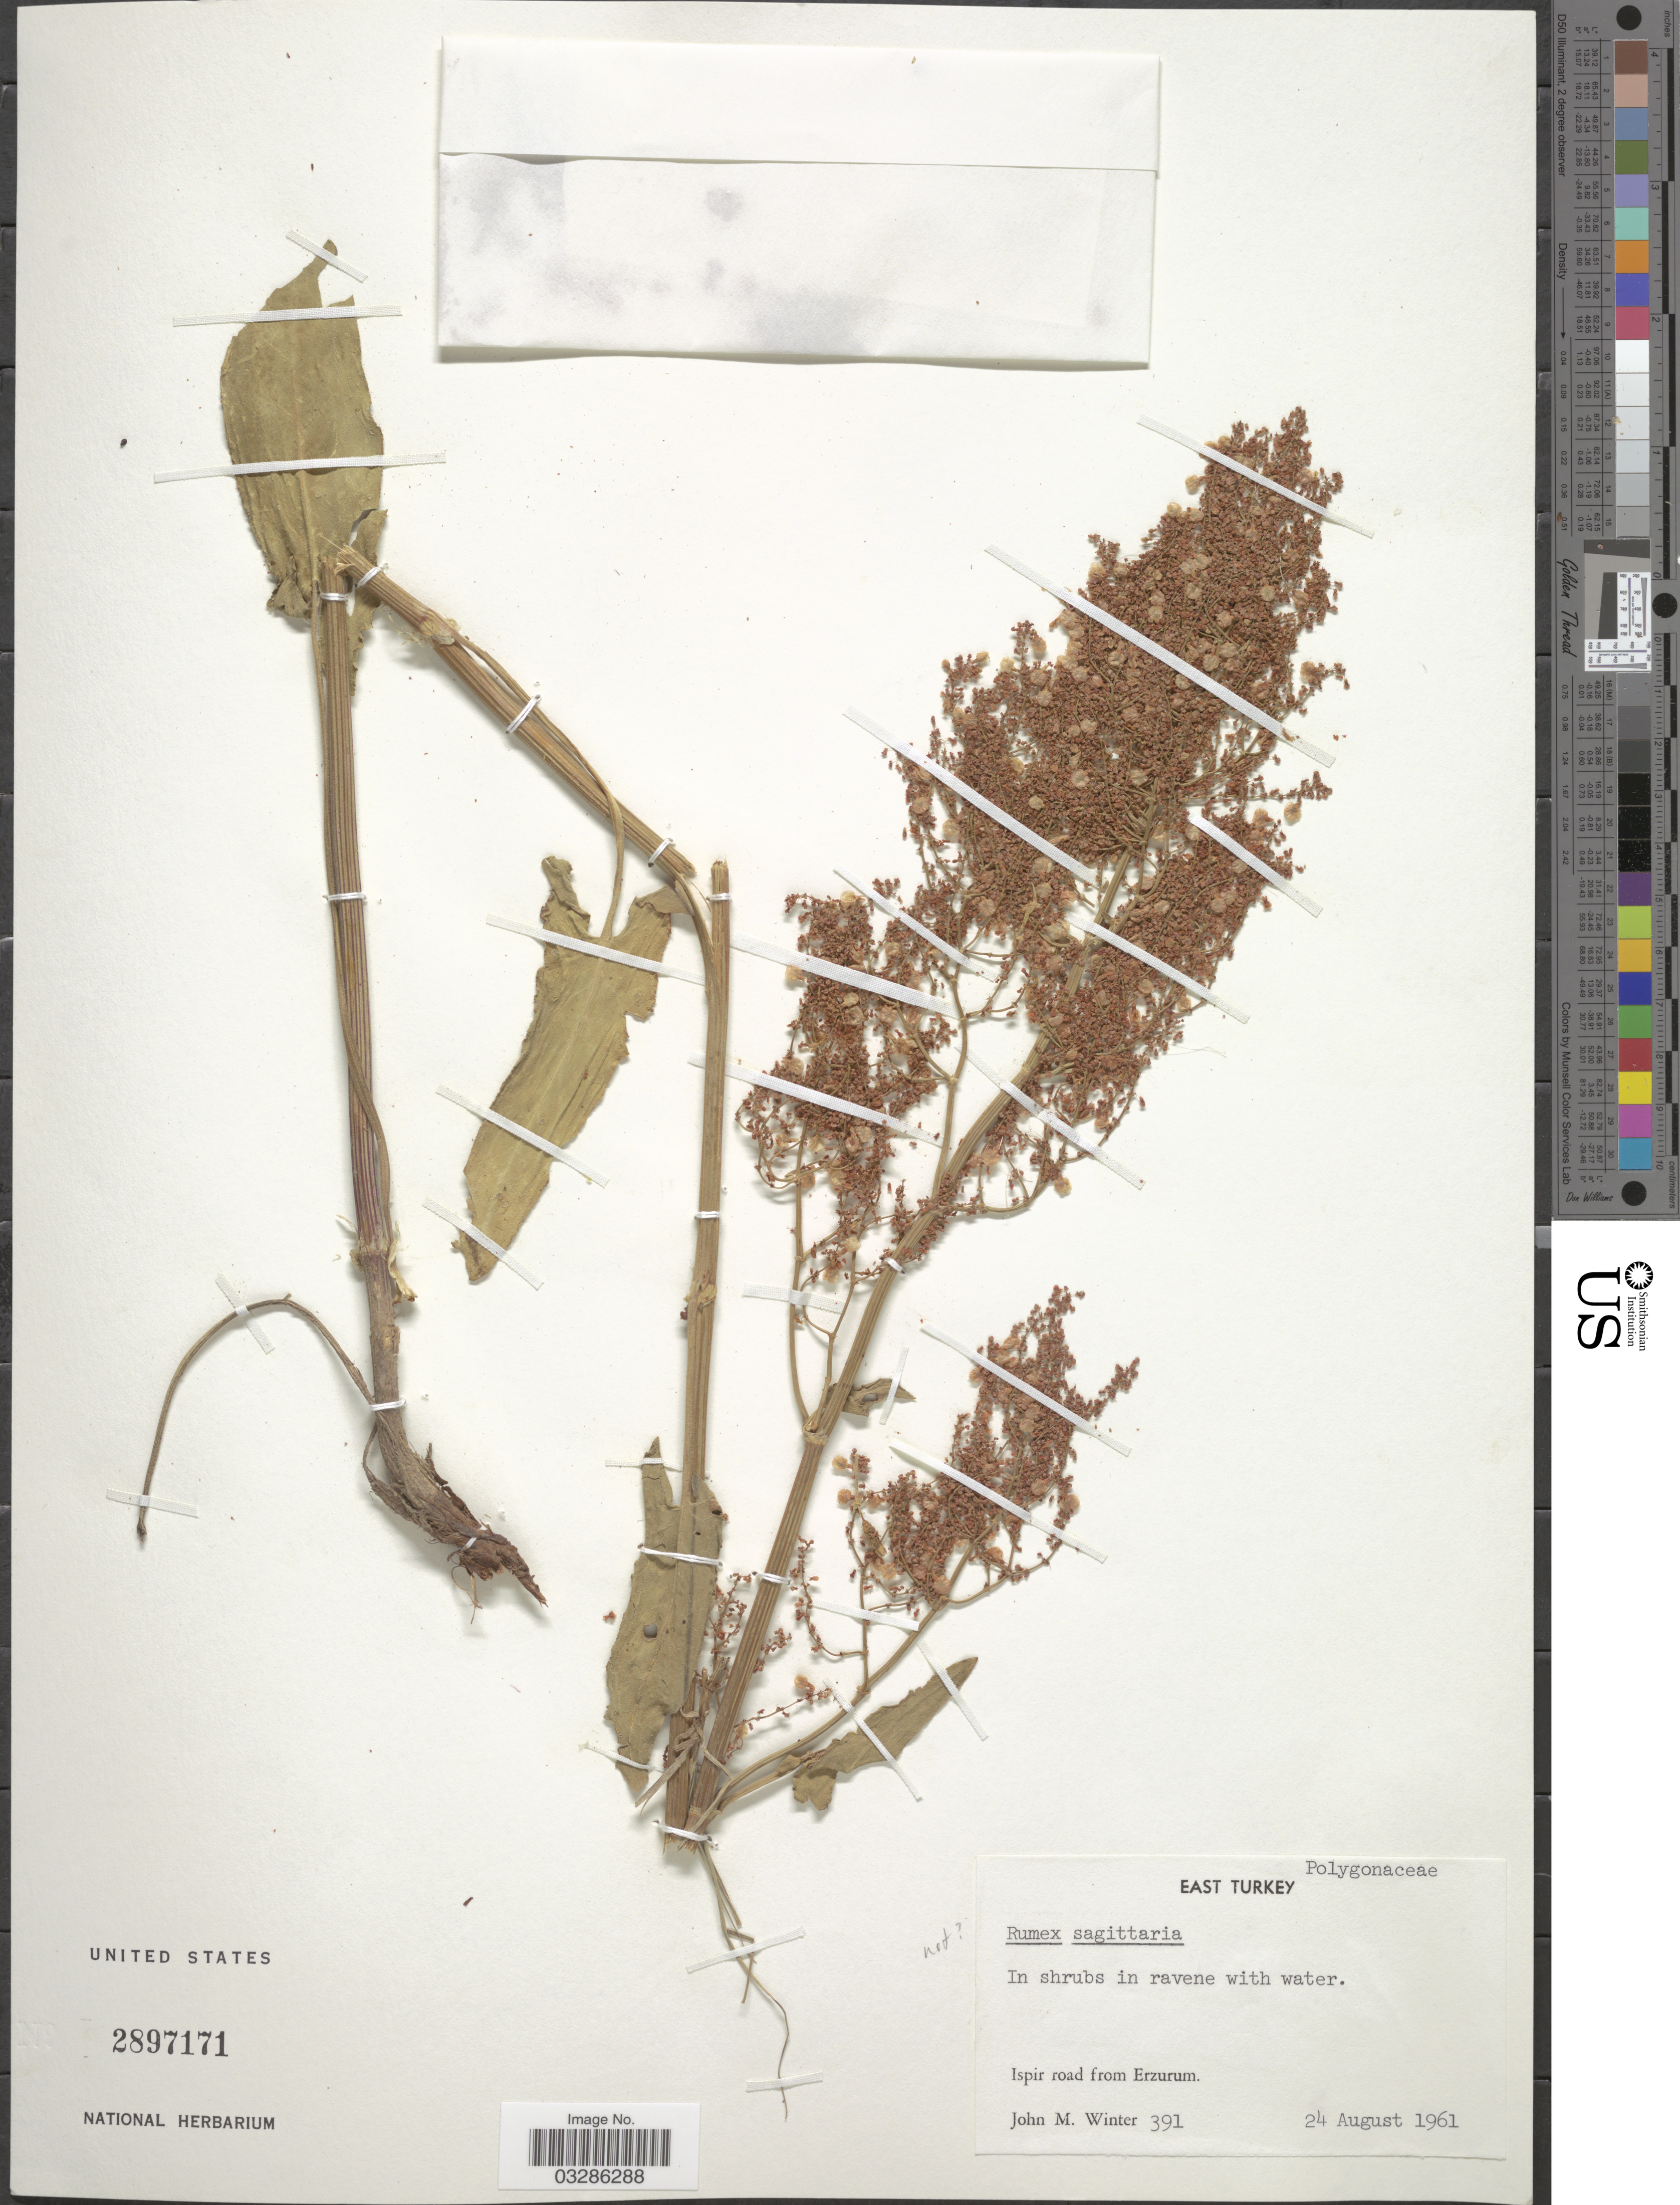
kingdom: Plantae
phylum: Tracheophyta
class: Magnoliopsida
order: Caryophyllales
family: Polygonaceae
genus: Rumex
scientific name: Rumex sp.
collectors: J. M. Winter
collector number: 391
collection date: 1961-08-24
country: Turkey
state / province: Erzurum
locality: East Turkey. Ispir road from Erzurum.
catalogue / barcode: US 2897171